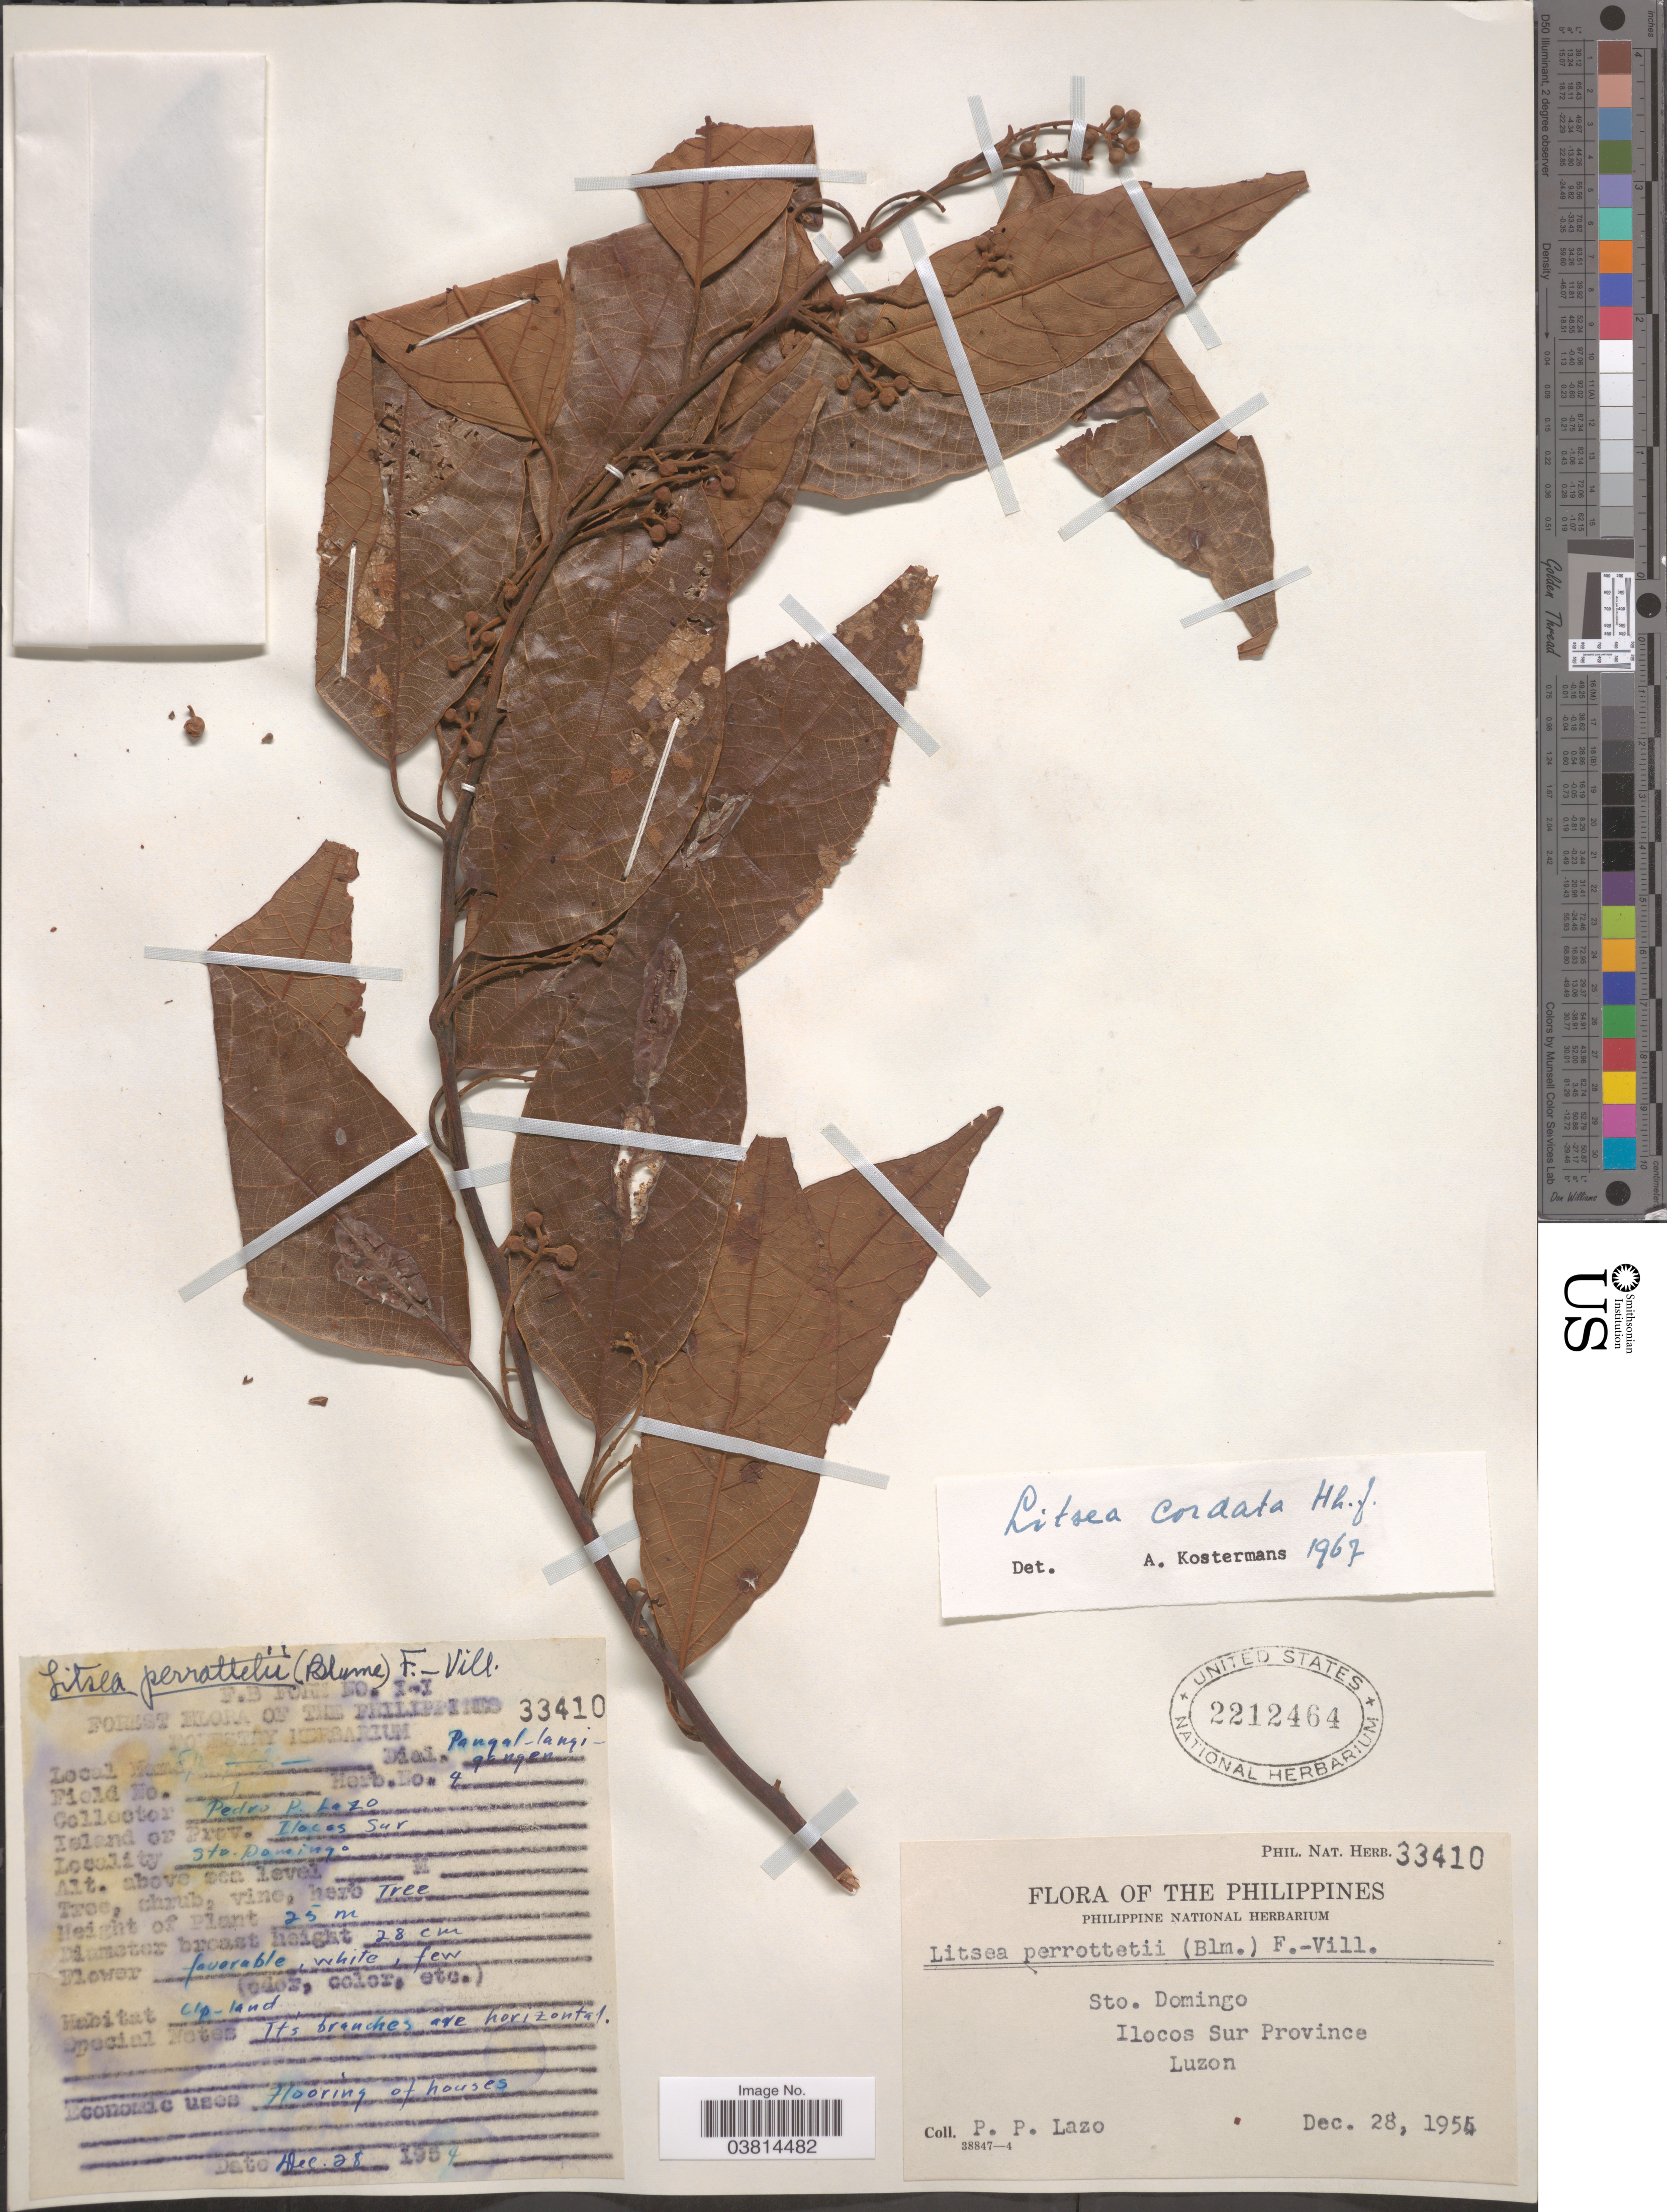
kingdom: Plantae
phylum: Tracheophyta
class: Magnoliopsida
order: Laurales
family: Lauraceae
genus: Litsea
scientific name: Litsea cordata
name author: Hook. f.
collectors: P. Lazo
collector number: Phil.Nat.Herb. 33410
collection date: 1955-12-28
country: Philippines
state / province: Ilocos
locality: Sto. Domingo. Ilocos Sur Province. Luzon.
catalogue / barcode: US 2212464